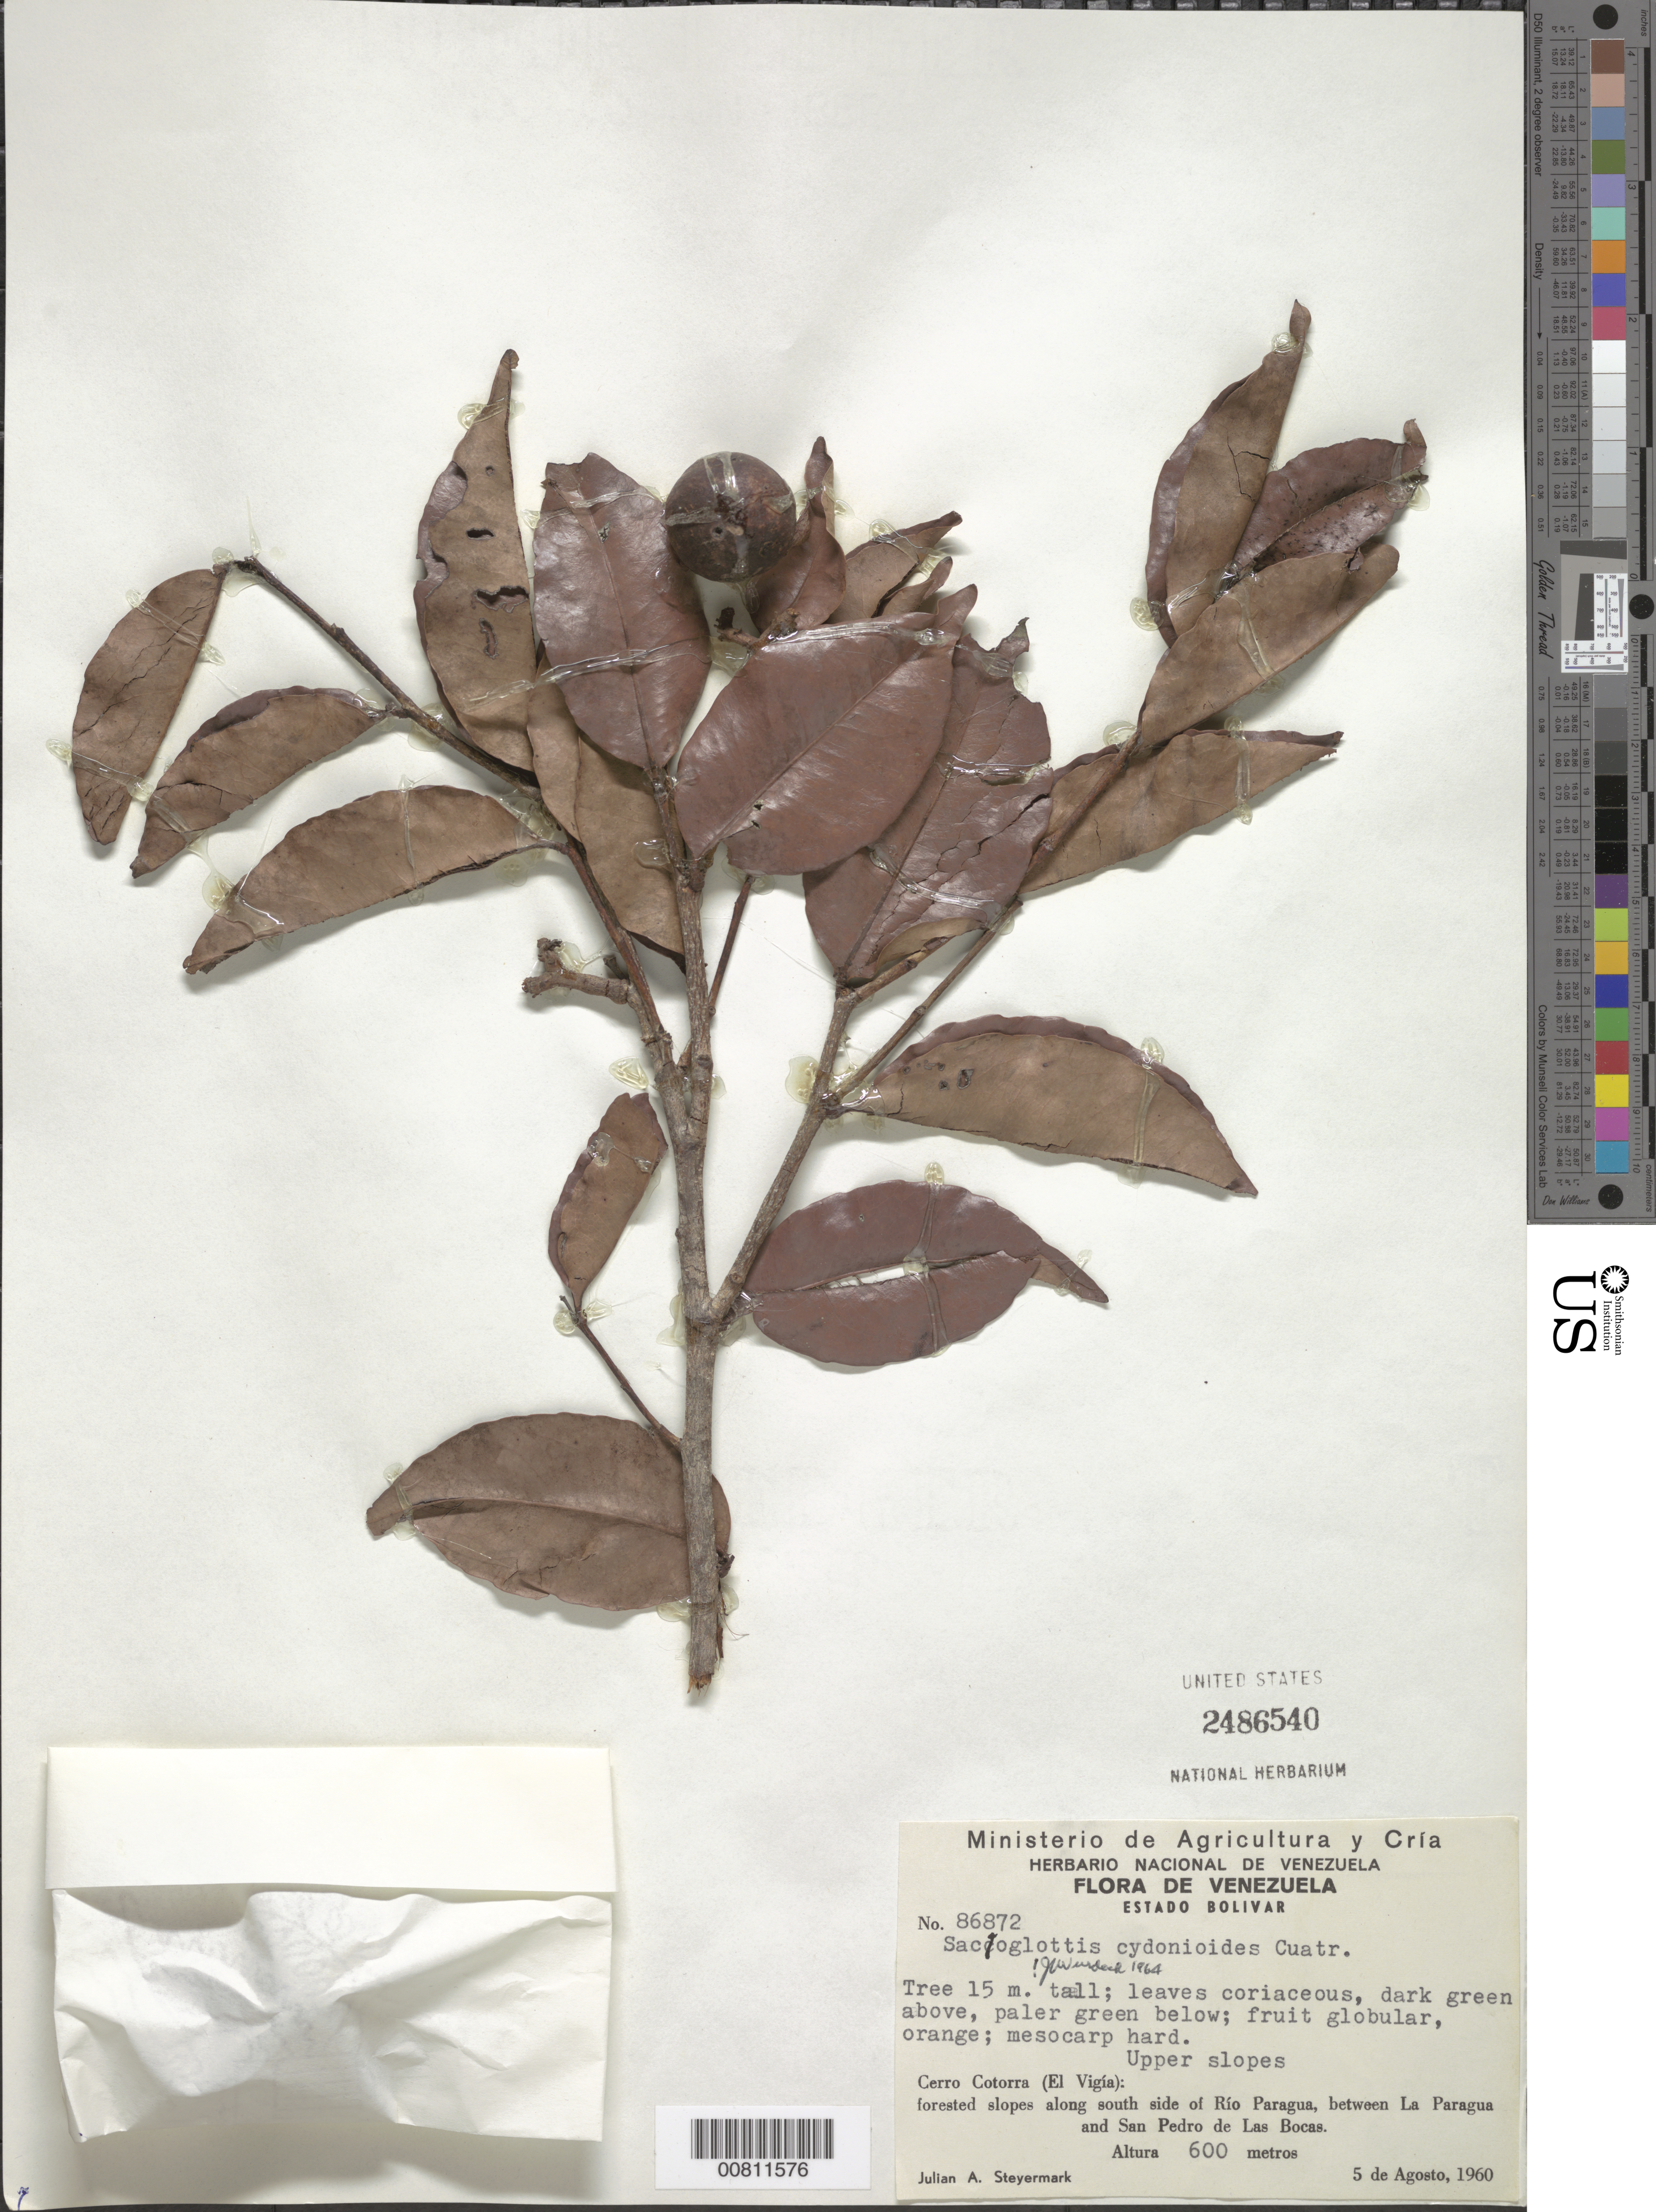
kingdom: Plantae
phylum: Tracheophyta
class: Magnoliopsida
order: Malpighiales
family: Humiriaceae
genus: Sacoglottis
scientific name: Sacoglottis cydonioides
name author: Cuatrec.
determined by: Wurdack, John J., (US), US (UNITED STATES)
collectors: J. Steyermark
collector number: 86872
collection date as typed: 5-Aug-60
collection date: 1960-08-05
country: Venezuela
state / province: Bolívar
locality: Río Paragua, between La Paragua and San Pedro de Las Bocas, on Cerro Cotorra (El Vigía)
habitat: Forested upper slopes along river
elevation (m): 600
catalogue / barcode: US 2486540